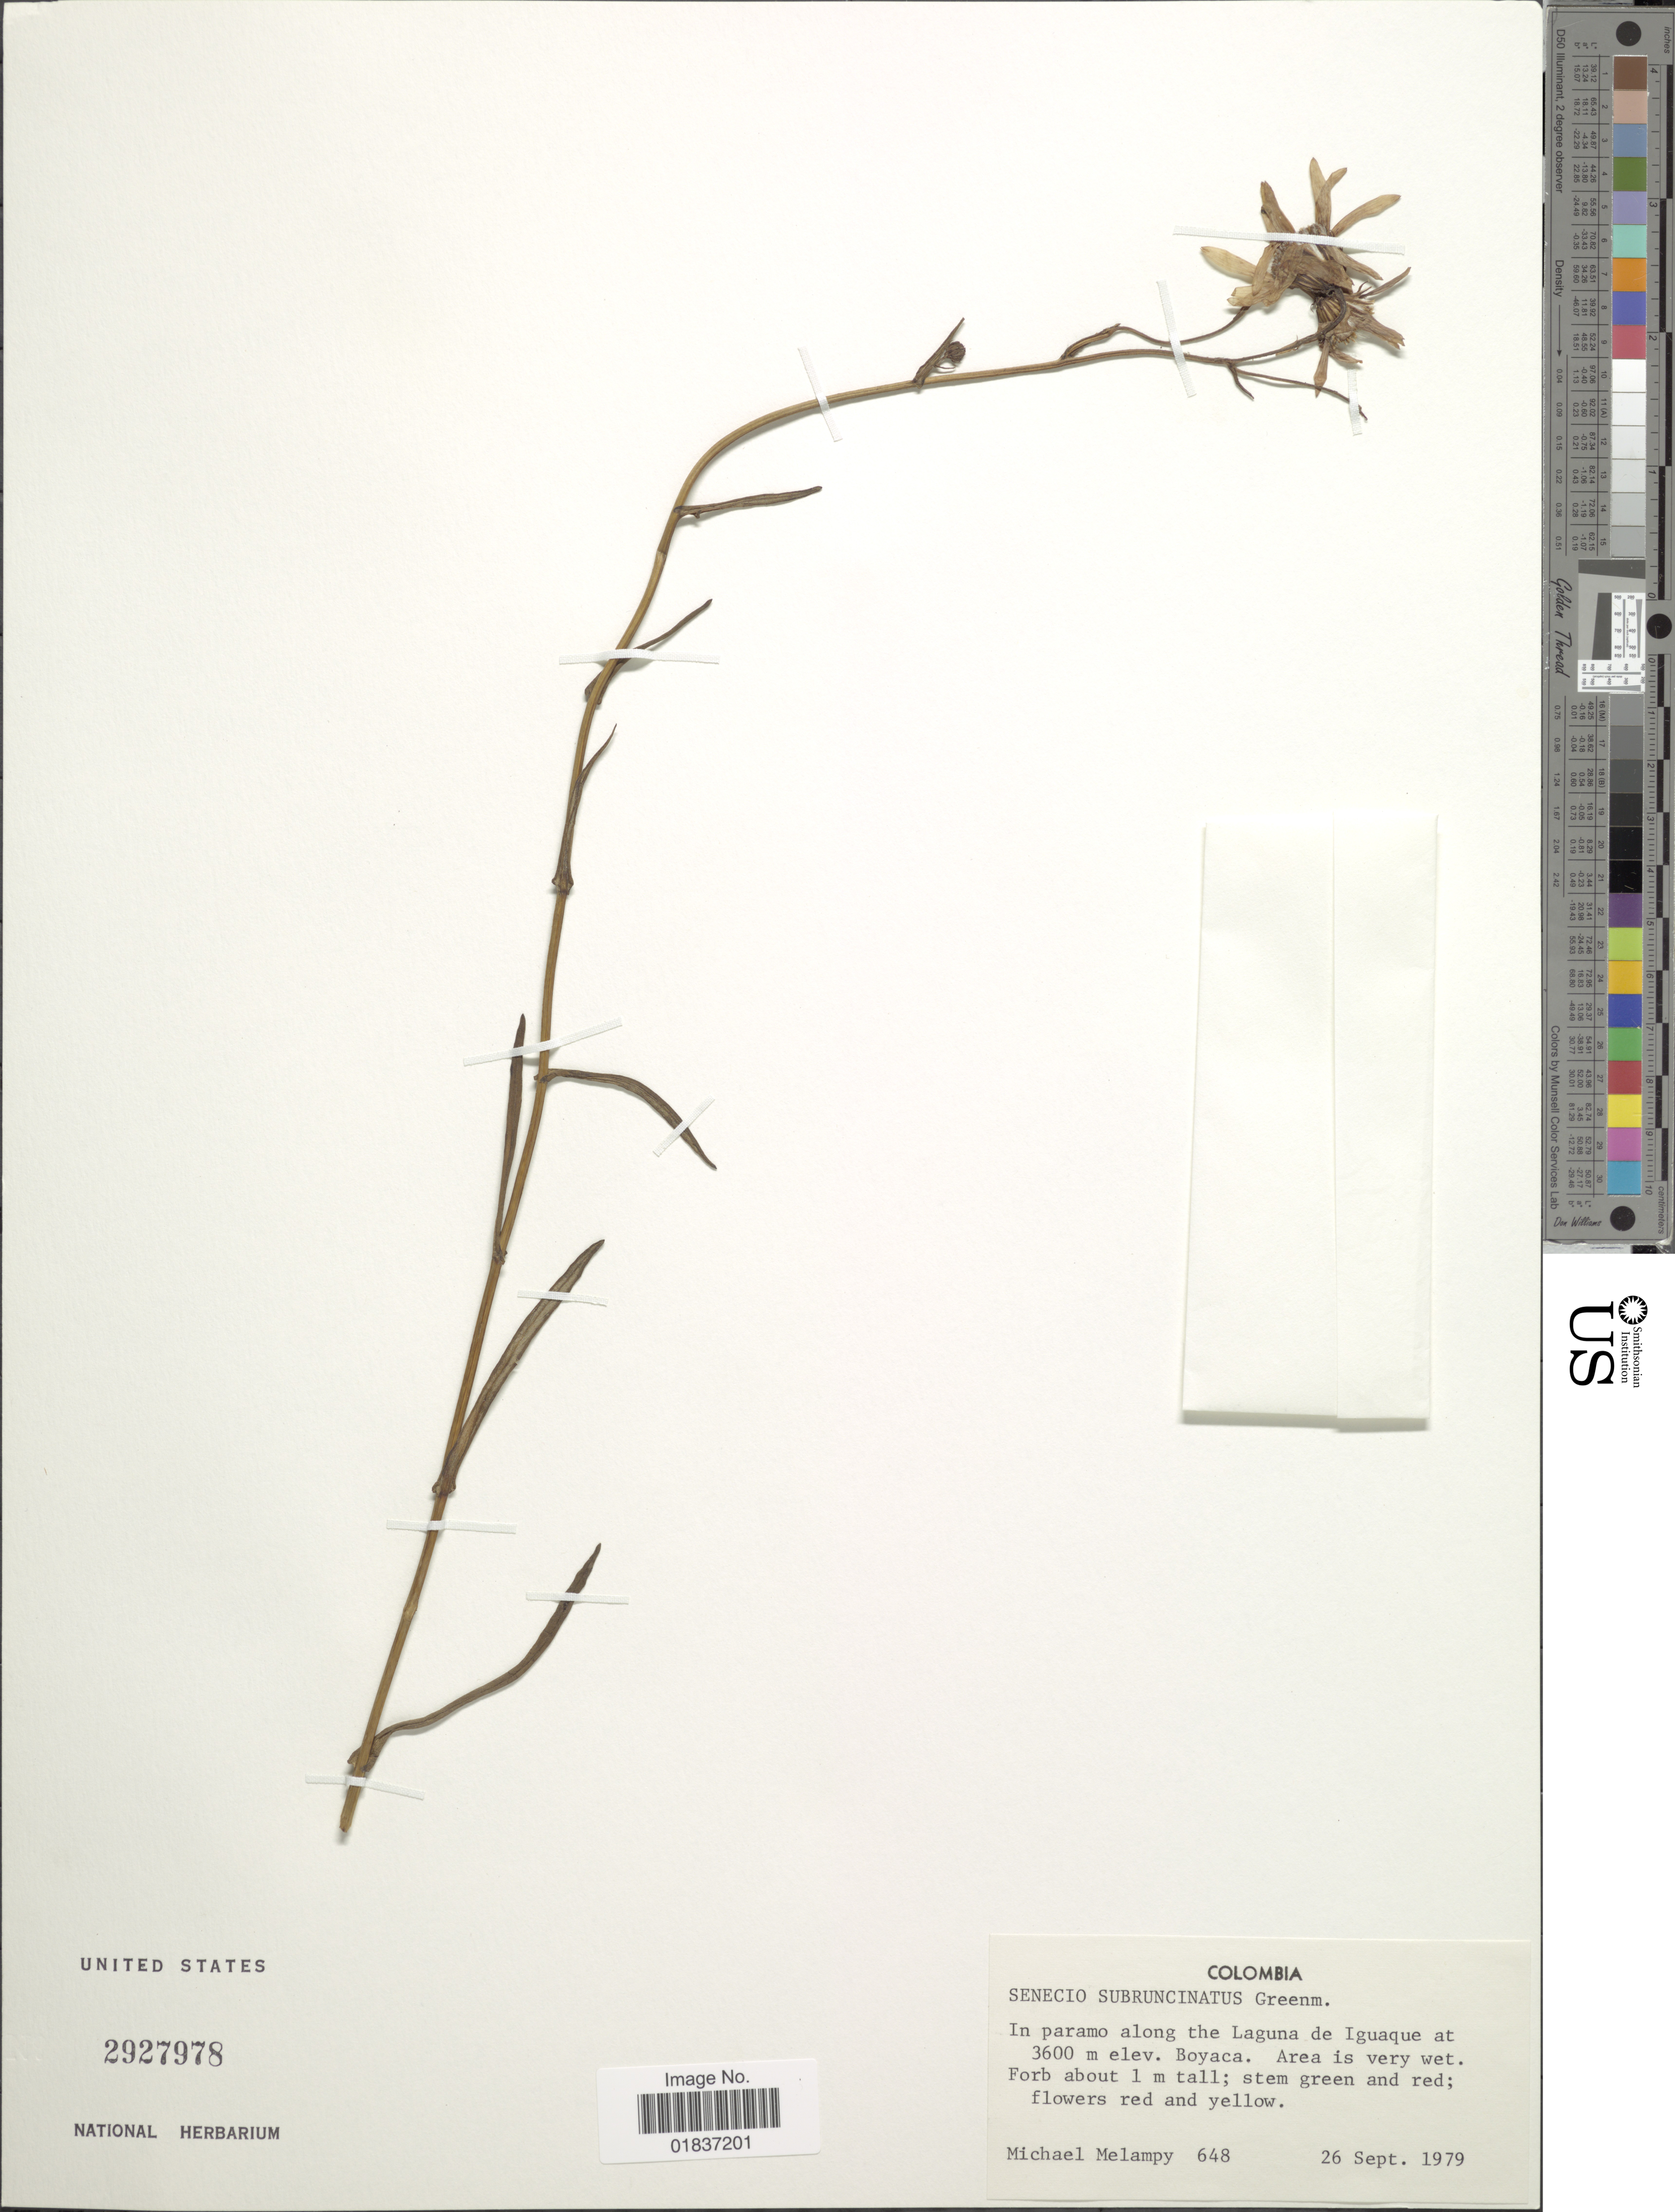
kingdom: Plantae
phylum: Tracheophyta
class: Magnoliopsida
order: Asterales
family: Asteraceae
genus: Senecio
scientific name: Senecio subruncinatus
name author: Greenm.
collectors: M. Melampy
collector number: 648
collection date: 1979-09-26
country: Colombia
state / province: Boyacá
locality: In paramo along the Laguna de Iguaque at Boyacá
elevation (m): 3600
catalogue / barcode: US 2927978